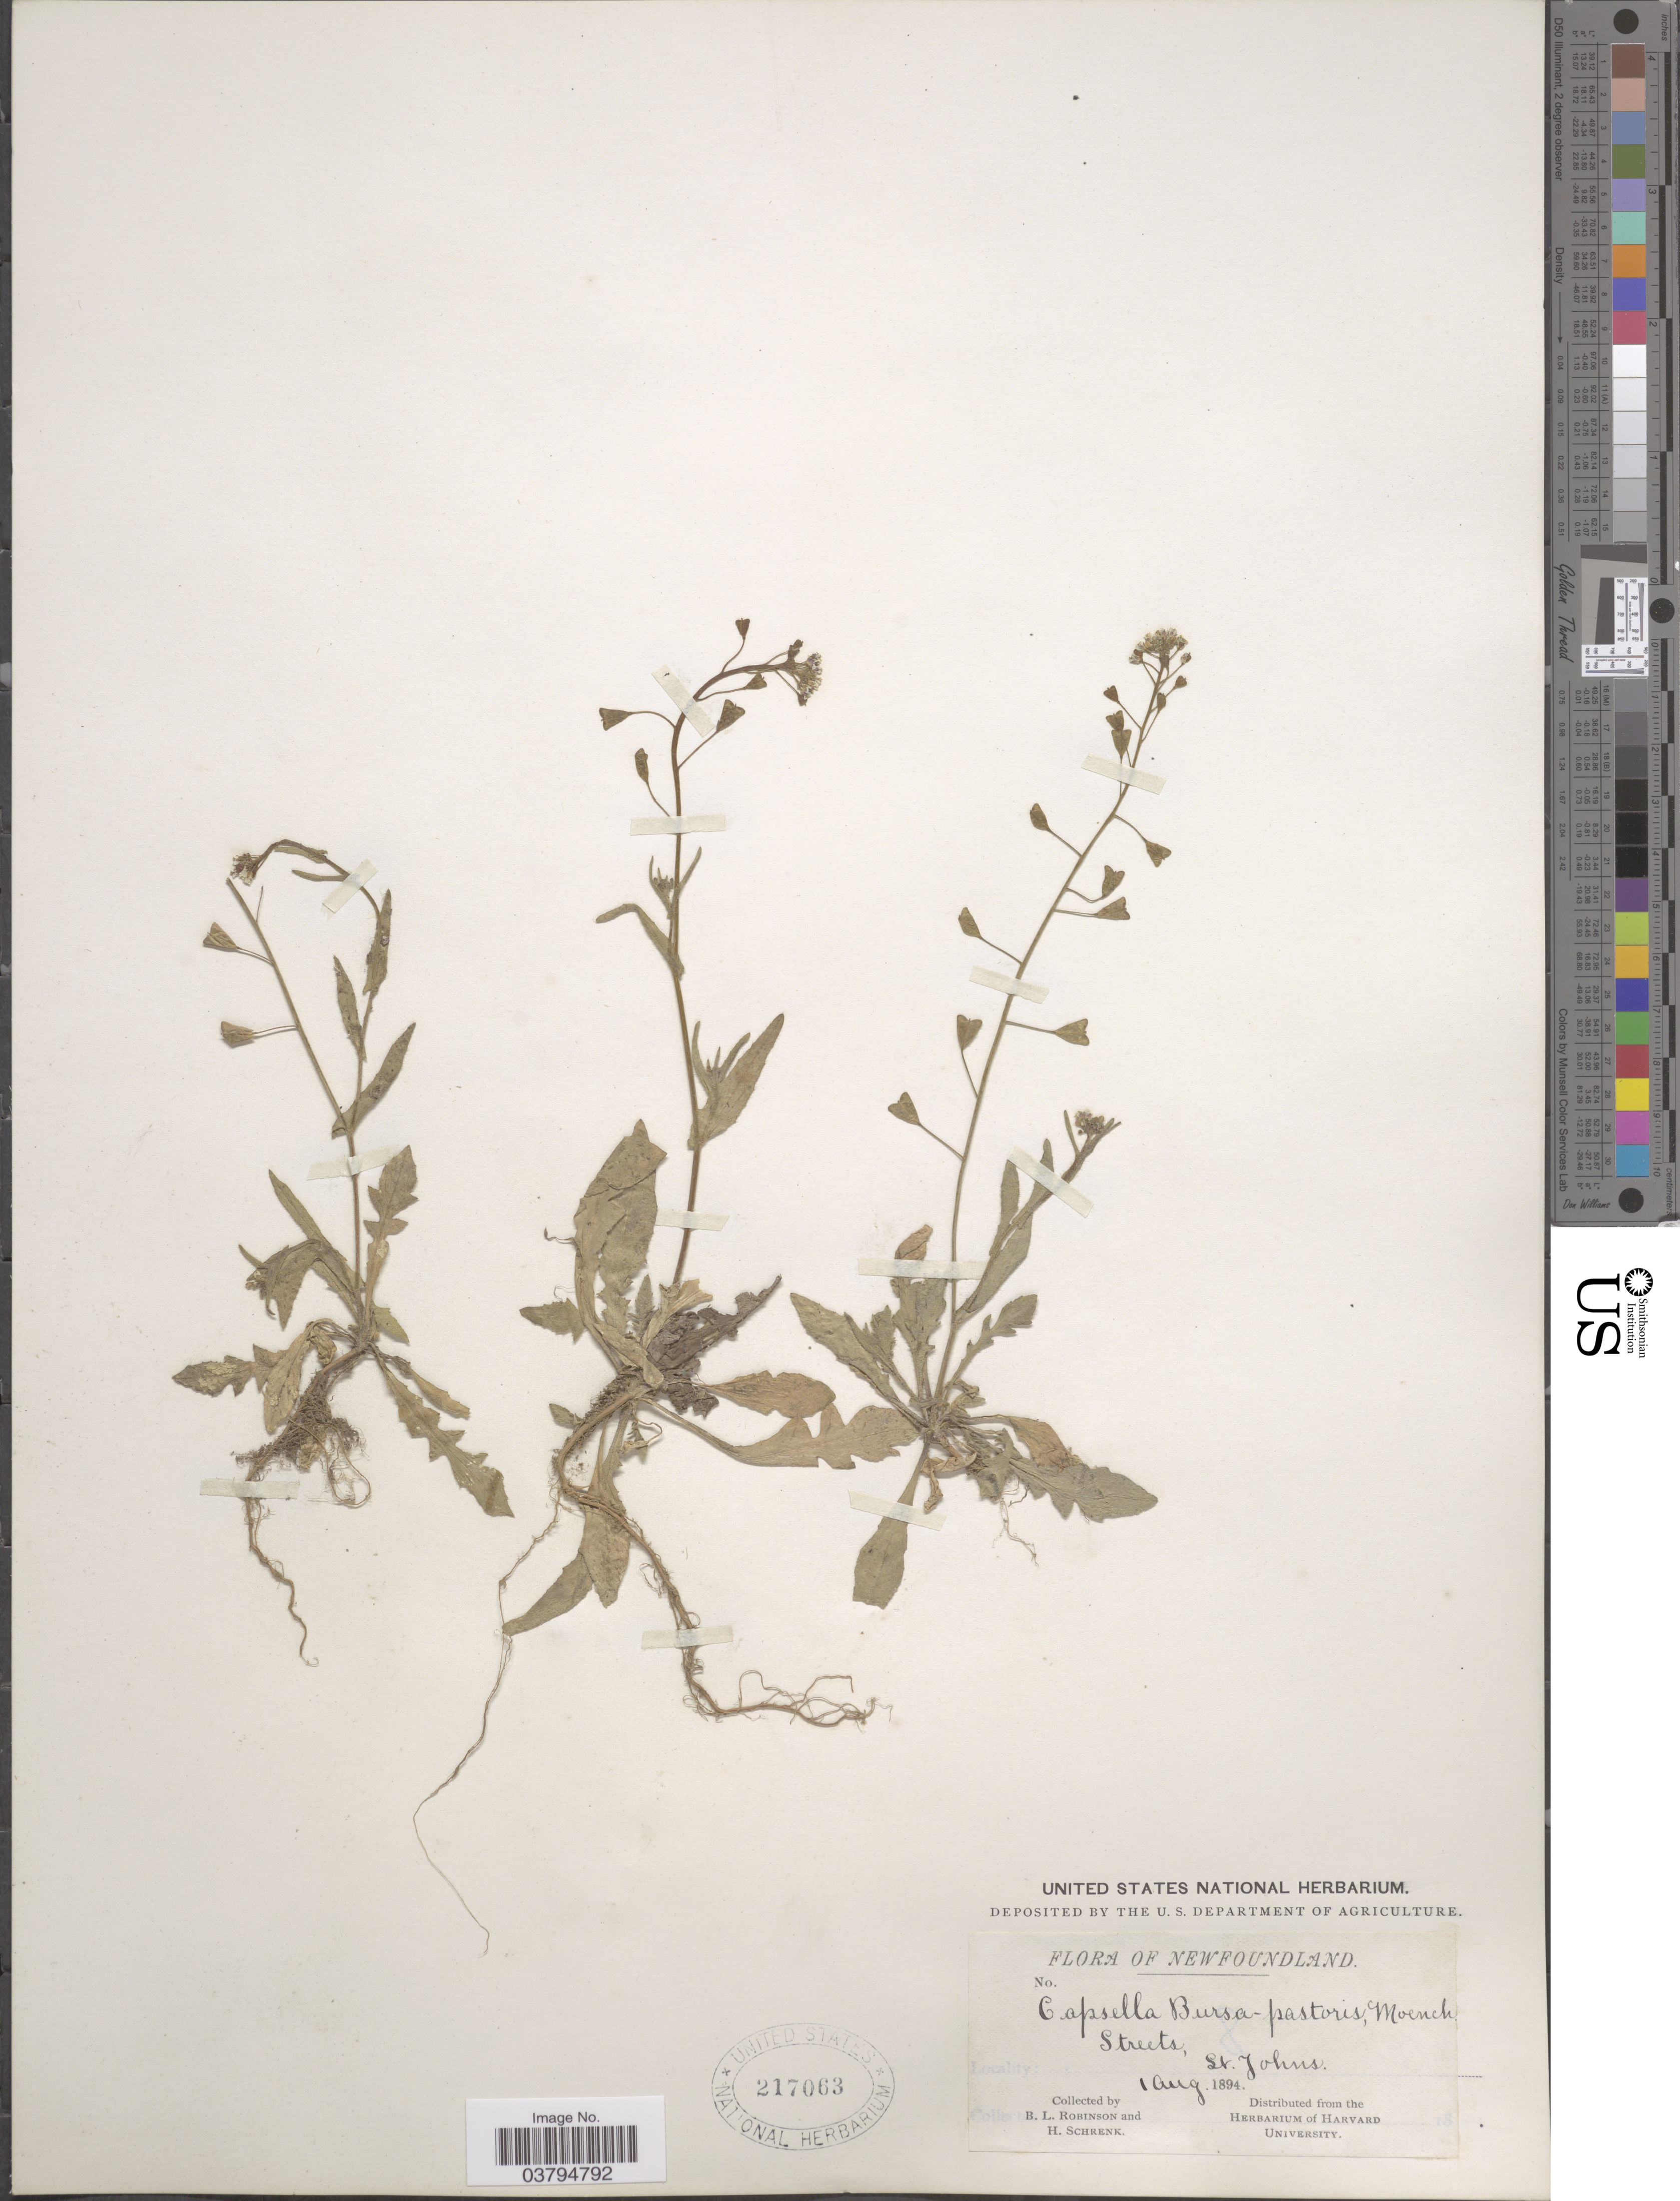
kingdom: Plantae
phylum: Tracheophyta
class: Magnoliopsida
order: Brassicales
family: Brassicaceae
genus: Capsella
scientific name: Capsella bursa-pastoris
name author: (L.) Medik.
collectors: B. L. Robinson & H. Schrenk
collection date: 1894-08-01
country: Canada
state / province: Newfoundland and Labrador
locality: Streets, St. Johns.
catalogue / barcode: US 217063